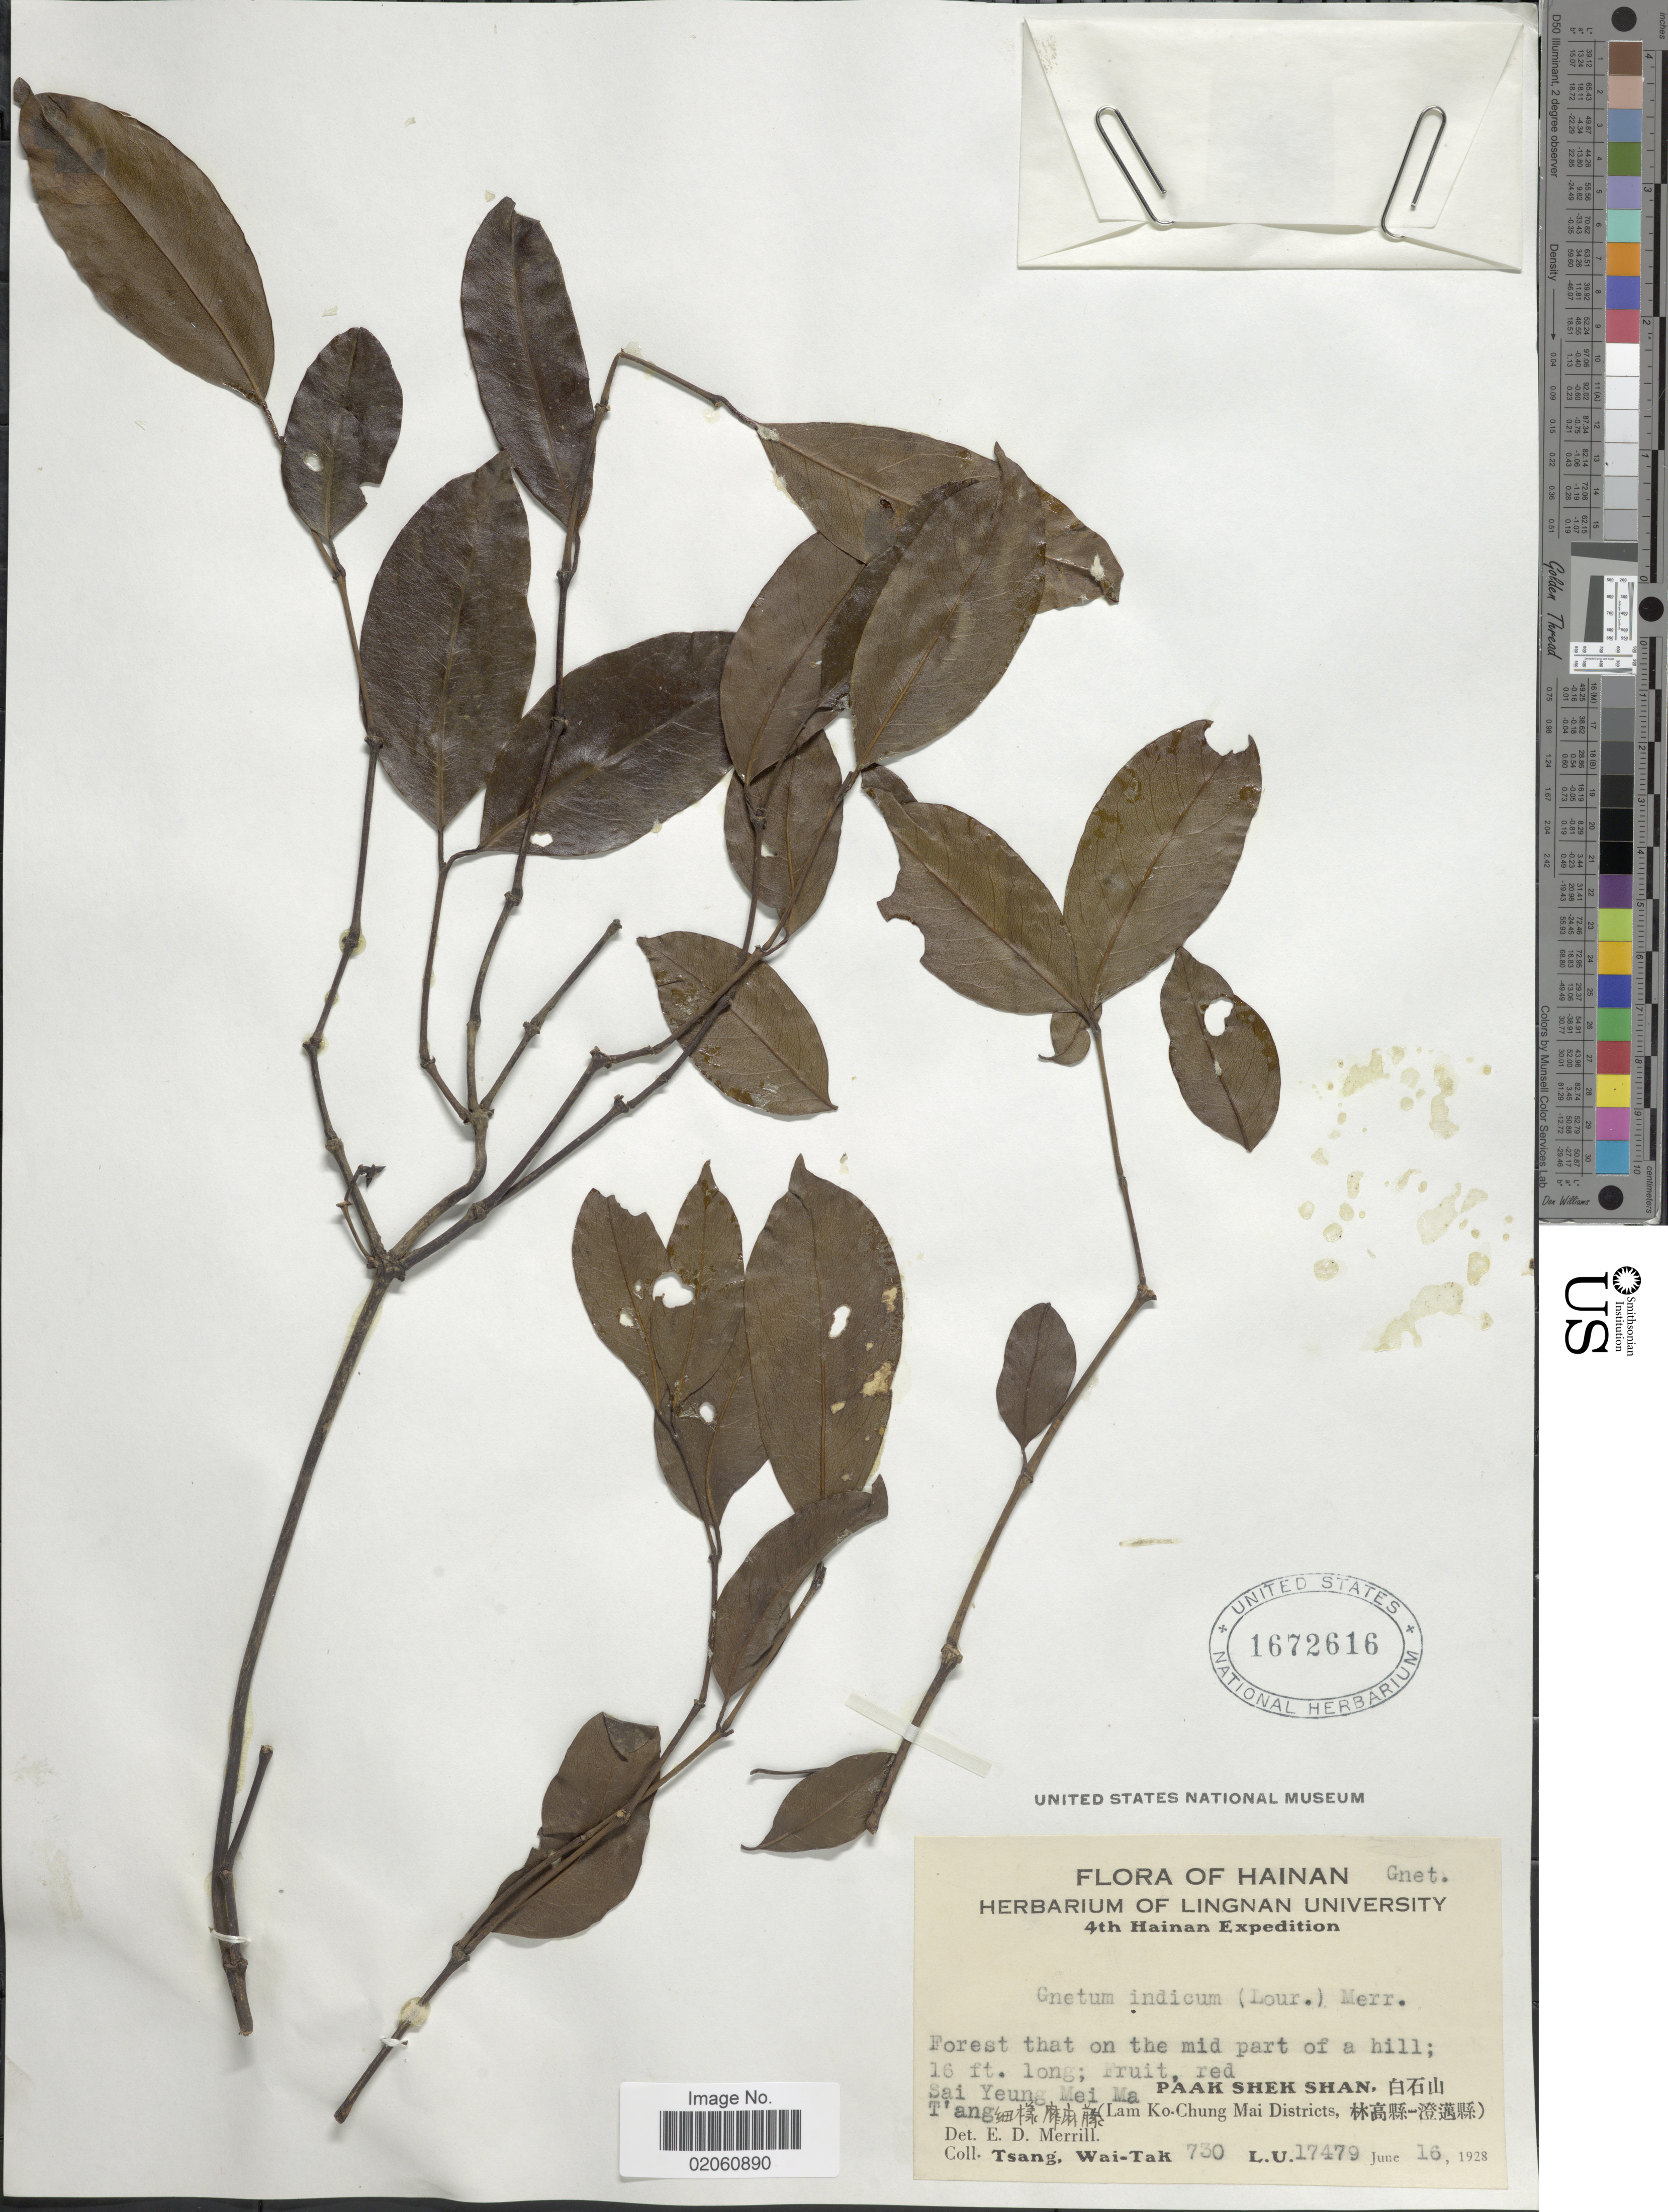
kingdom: Plantae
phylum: Tracheophyta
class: Gnetopsida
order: Gnetales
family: Gnetaceae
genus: Gnetum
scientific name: Gnetum indicum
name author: (Lour.) Merr.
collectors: W. T. Tsang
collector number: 730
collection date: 1928-06-16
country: China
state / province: Hainan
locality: Forest that on the mid part of a hill; Sai Yeung Mei Ma Paak Shek Shan, T'ang (Lam Ko-Chung Mai Districts)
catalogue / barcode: US 1672616